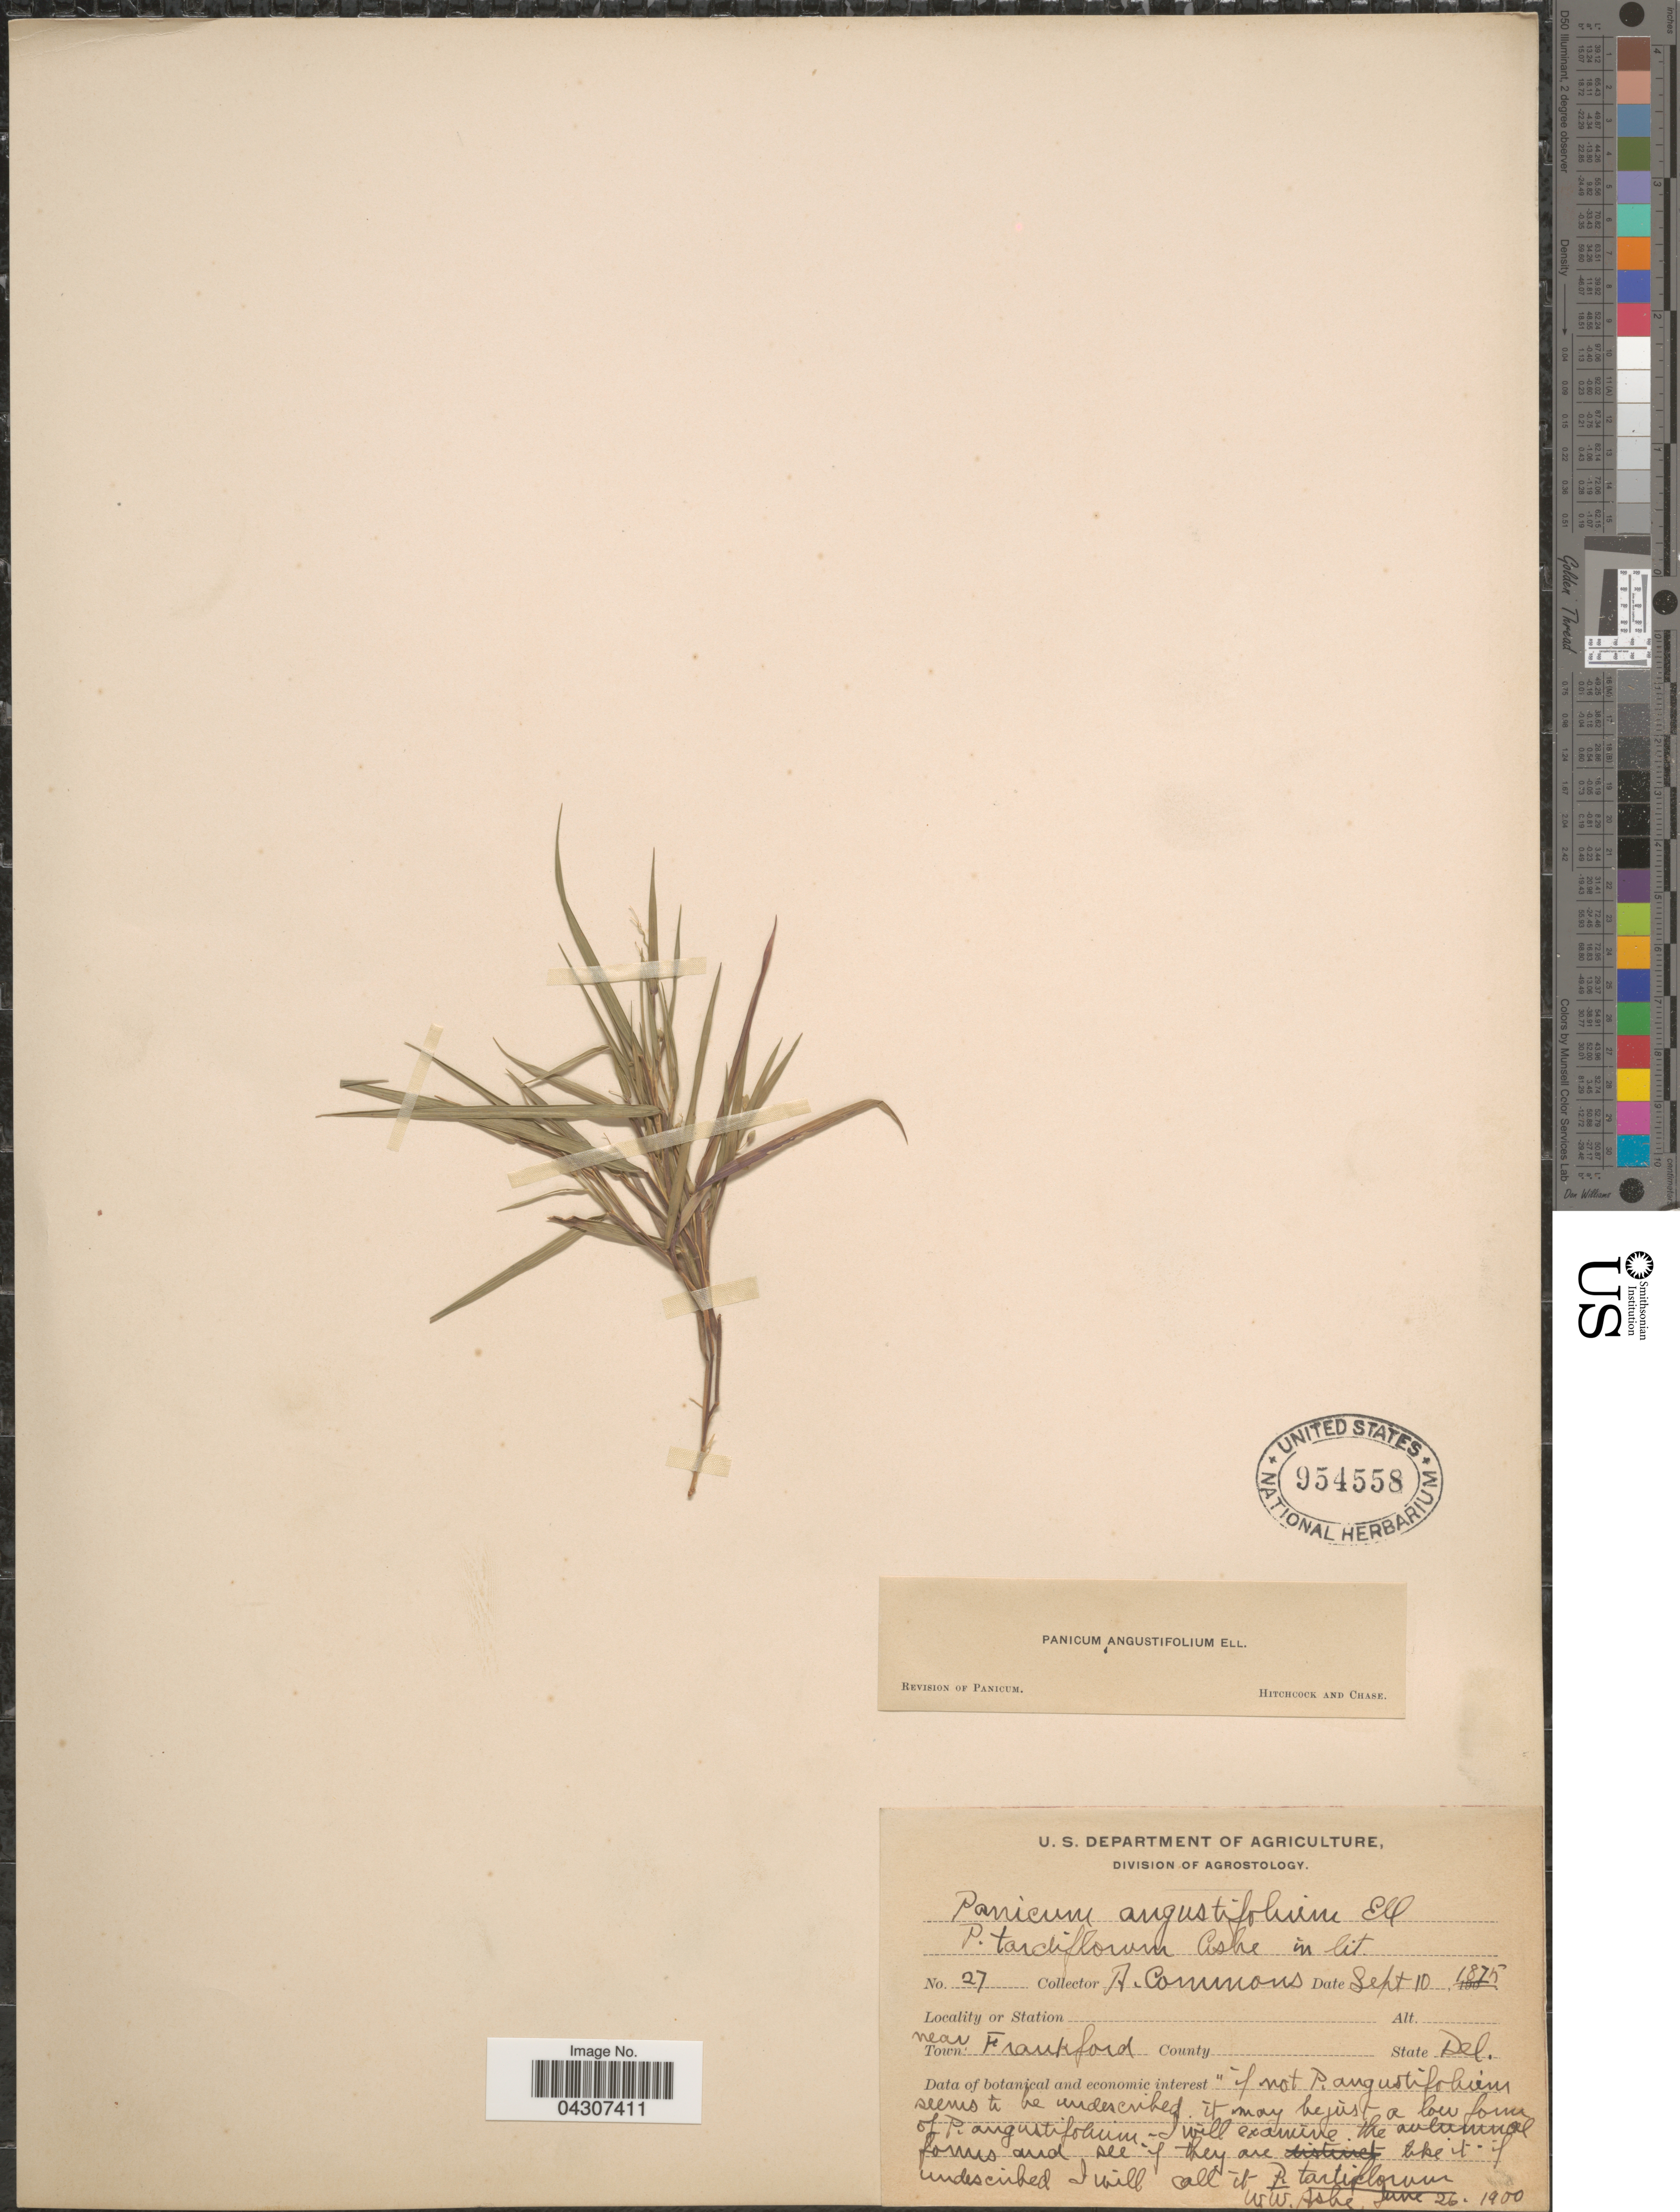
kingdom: Plantae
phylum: Tracheophyta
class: Liliopsida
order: Poales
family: Poaceae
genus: Dichanthelium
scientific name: Dichanthelium aciculare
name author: (Desv. ex Poir.) Gould & C.A. Clark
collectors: A. Commons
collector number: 27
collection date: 1875-09-10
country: United States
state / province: Delaware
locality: Town near Frankford.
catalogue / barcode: US 954558